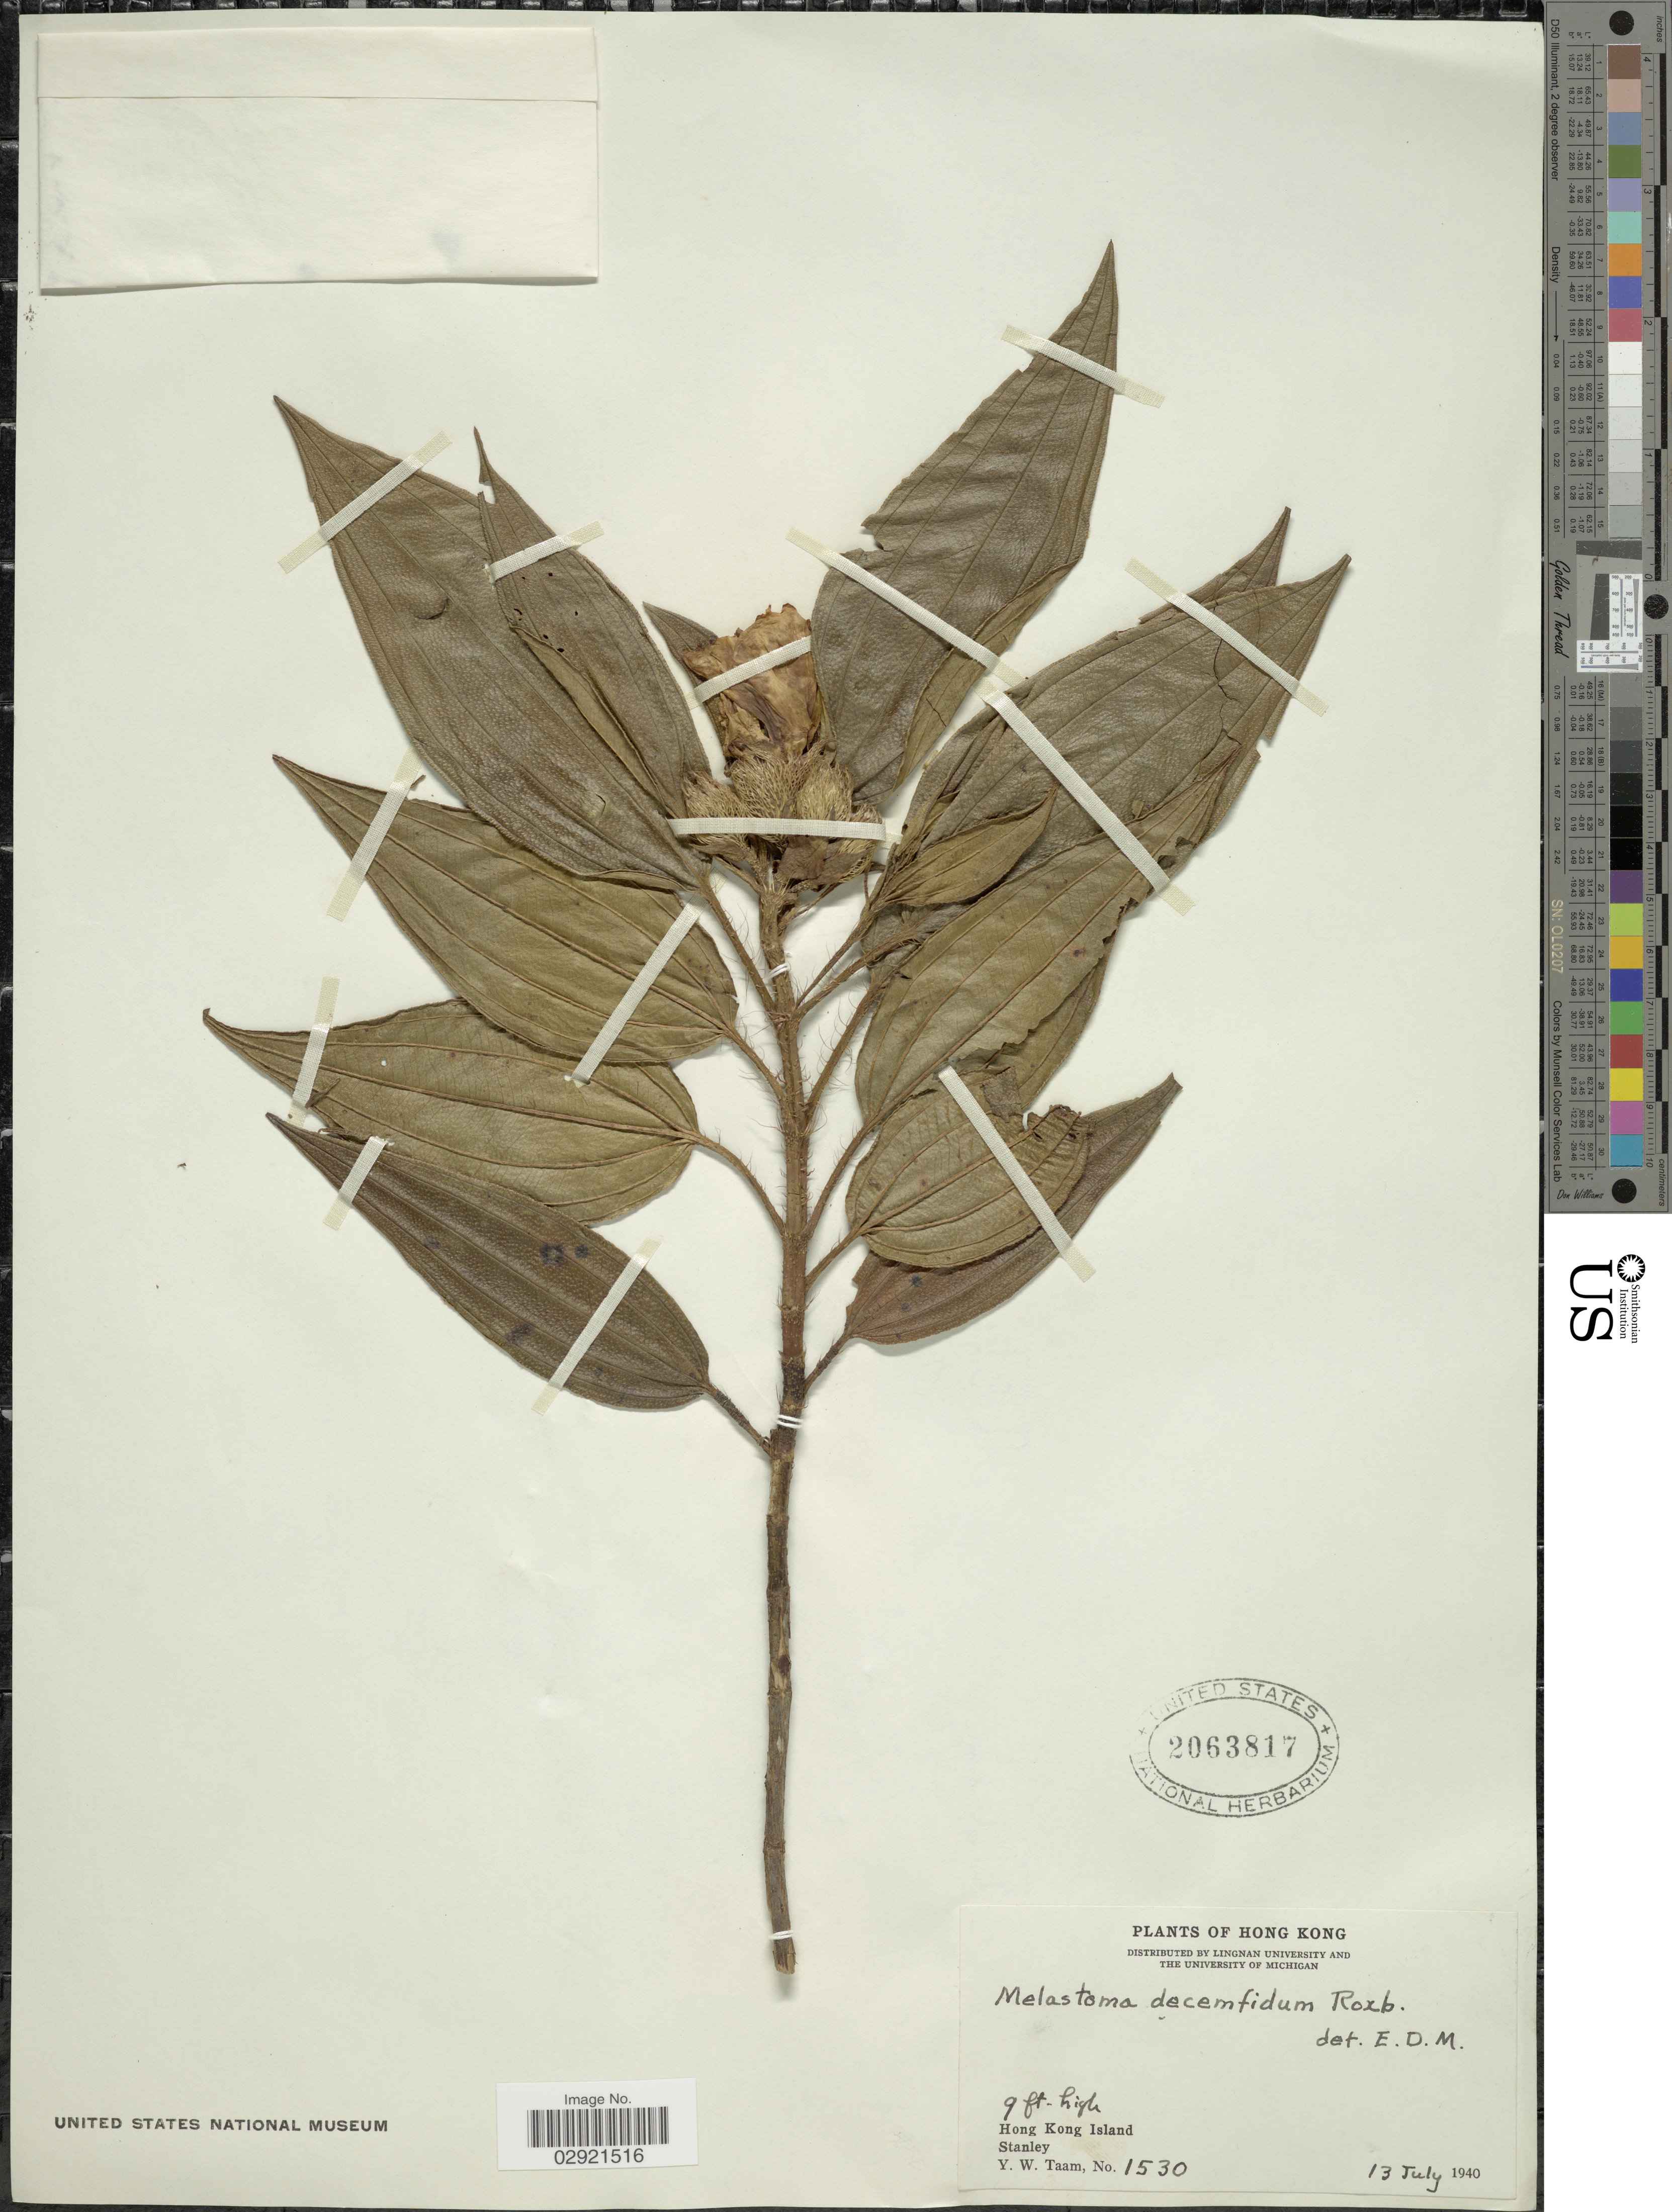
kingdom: Plantae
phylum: Tracheophyta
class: Magnoliopsida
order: Myrtales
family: Melastomataceae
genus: Melastoma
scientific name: Melastoma sanguineum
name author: Sims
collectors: Y. W. Taam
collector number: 1530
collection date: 1940-07-13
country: China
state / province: Hong Kong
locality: Hong Kong Island. Stanley.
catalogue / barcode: US 2063817